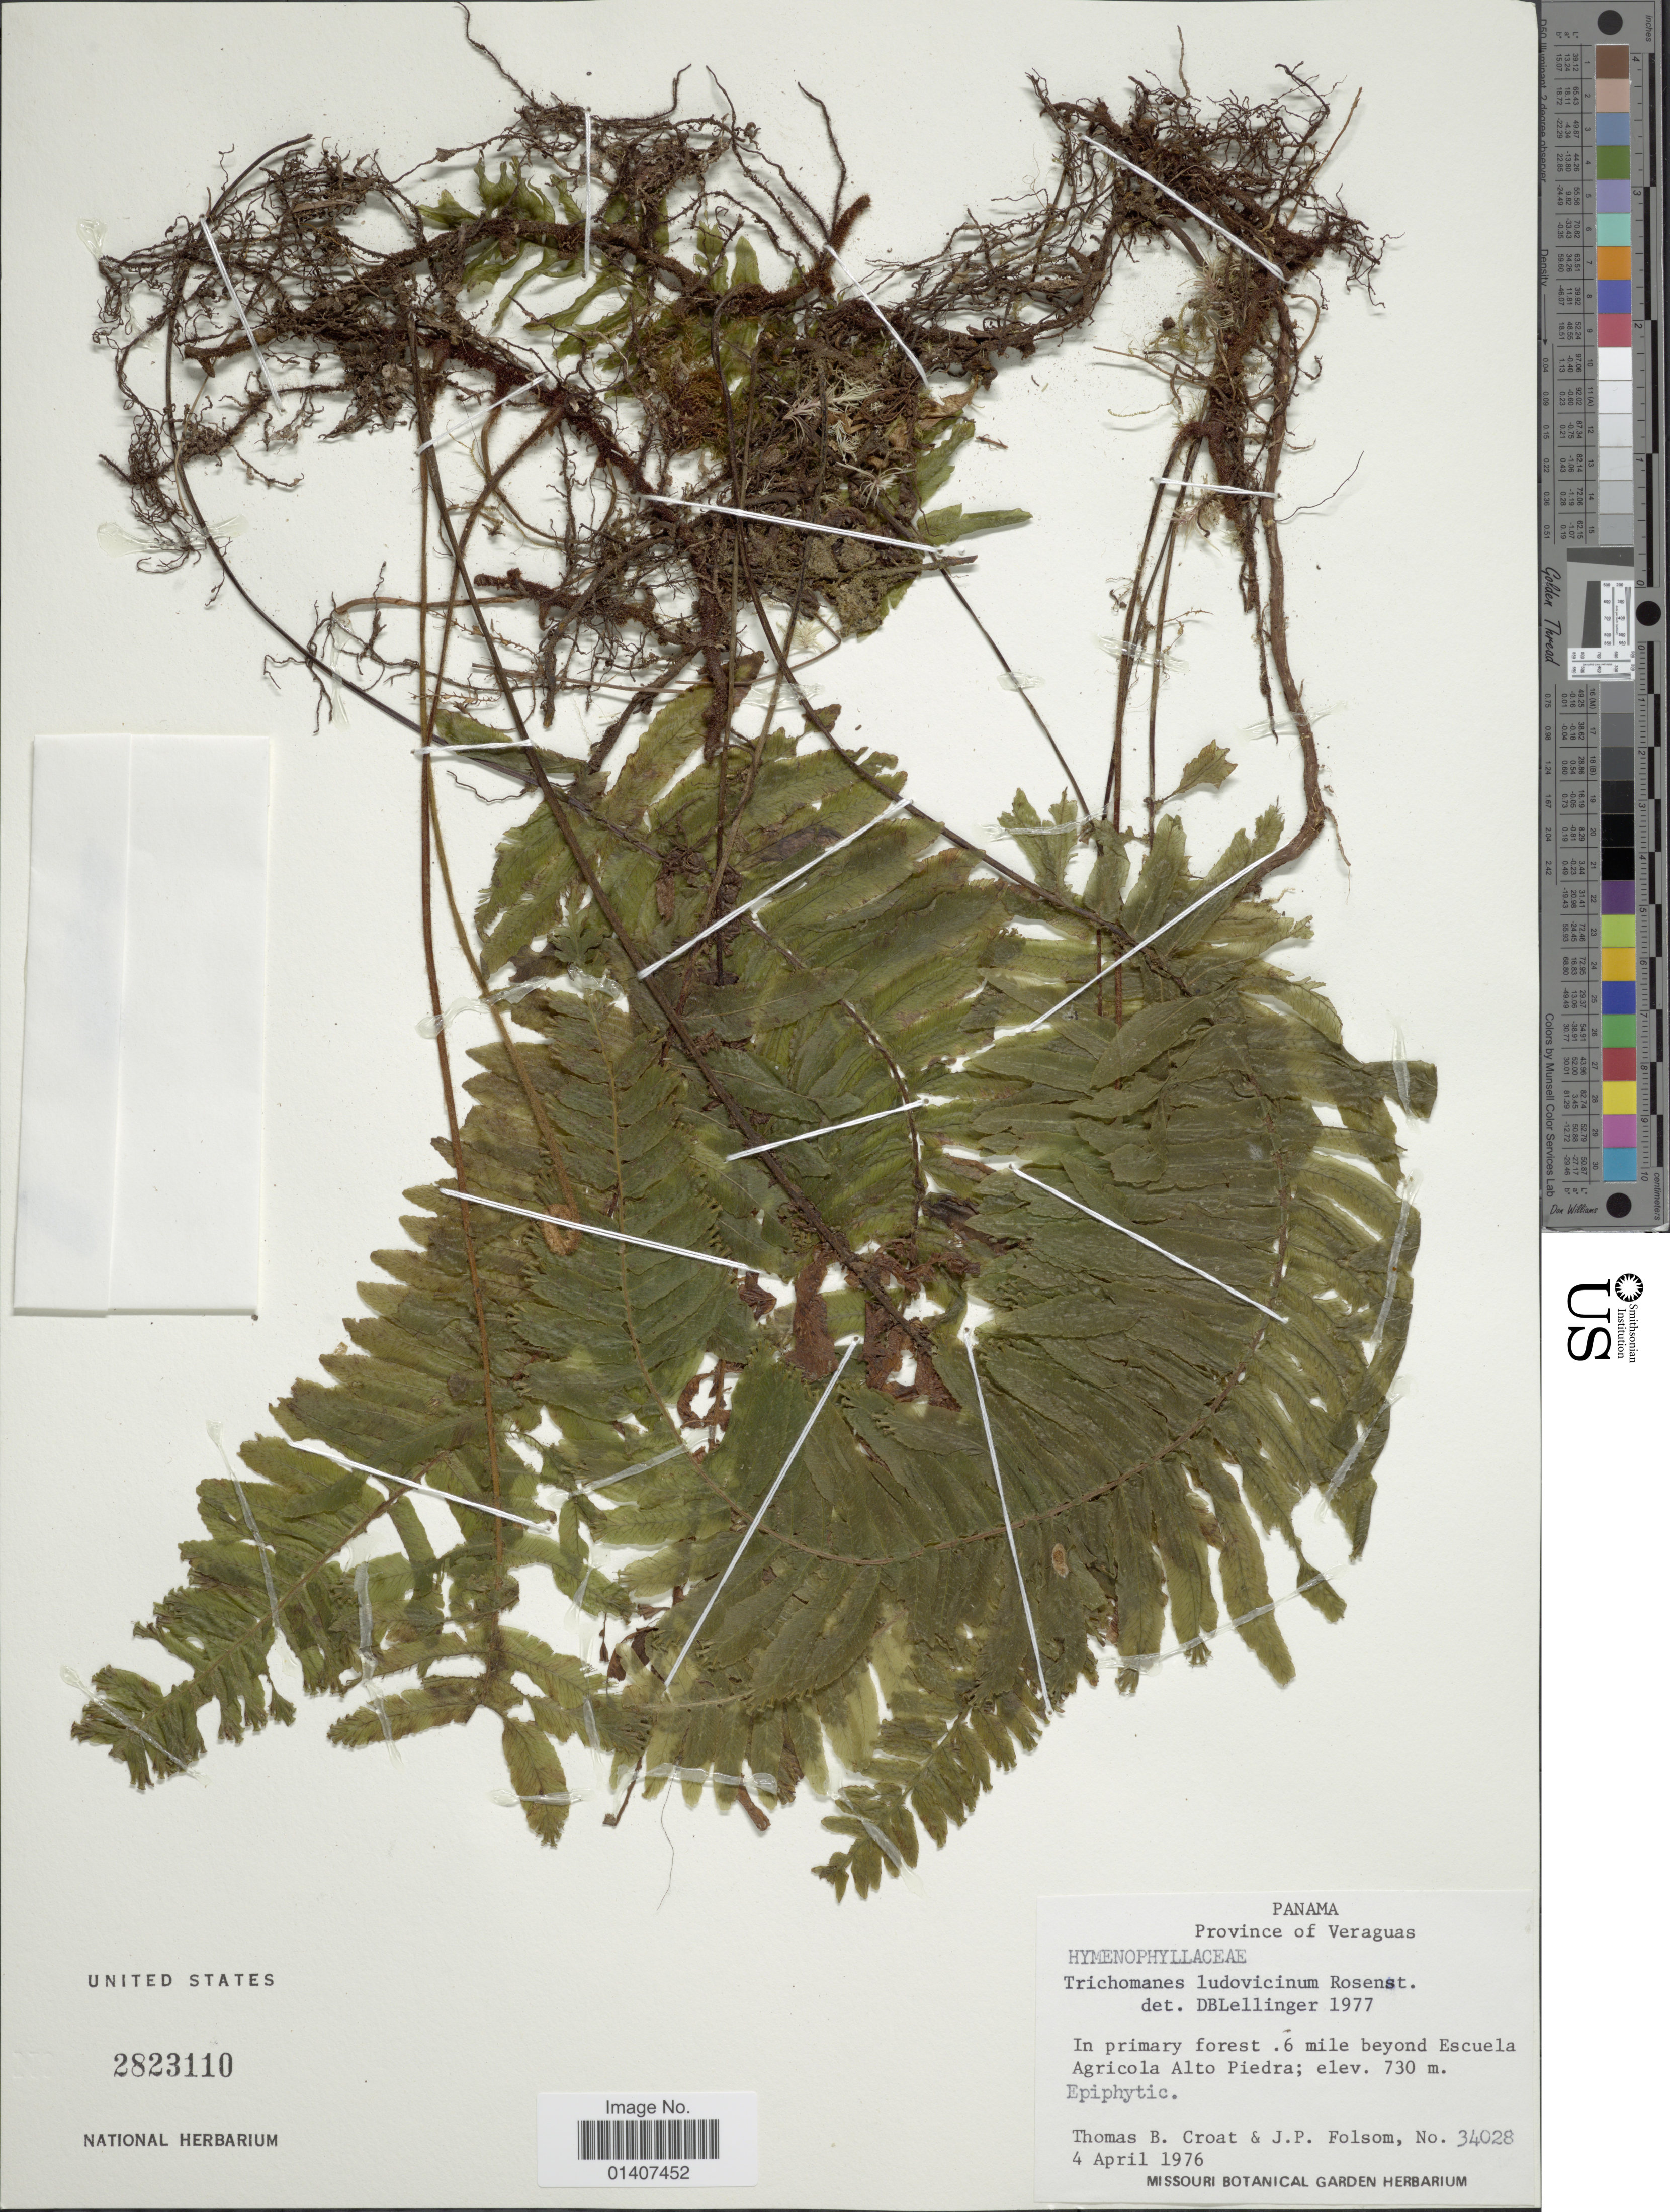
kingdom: Plantae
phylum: Tracheophyta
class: Polypodiopsida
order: Hymenophyllales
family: Hymenophyllaceae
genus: Trichomanes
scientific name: Trichomanes ludovicinum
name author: Rosenst.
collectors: T. B. Croat & J. P. Folsom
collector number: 34028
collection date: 1976-04-04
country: Panama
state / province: Veraguas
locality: Province of Veraguas, in primary forest 6mile beyond Escuela Agricola Ato Piedra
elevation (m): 730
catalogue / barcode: US 2823110